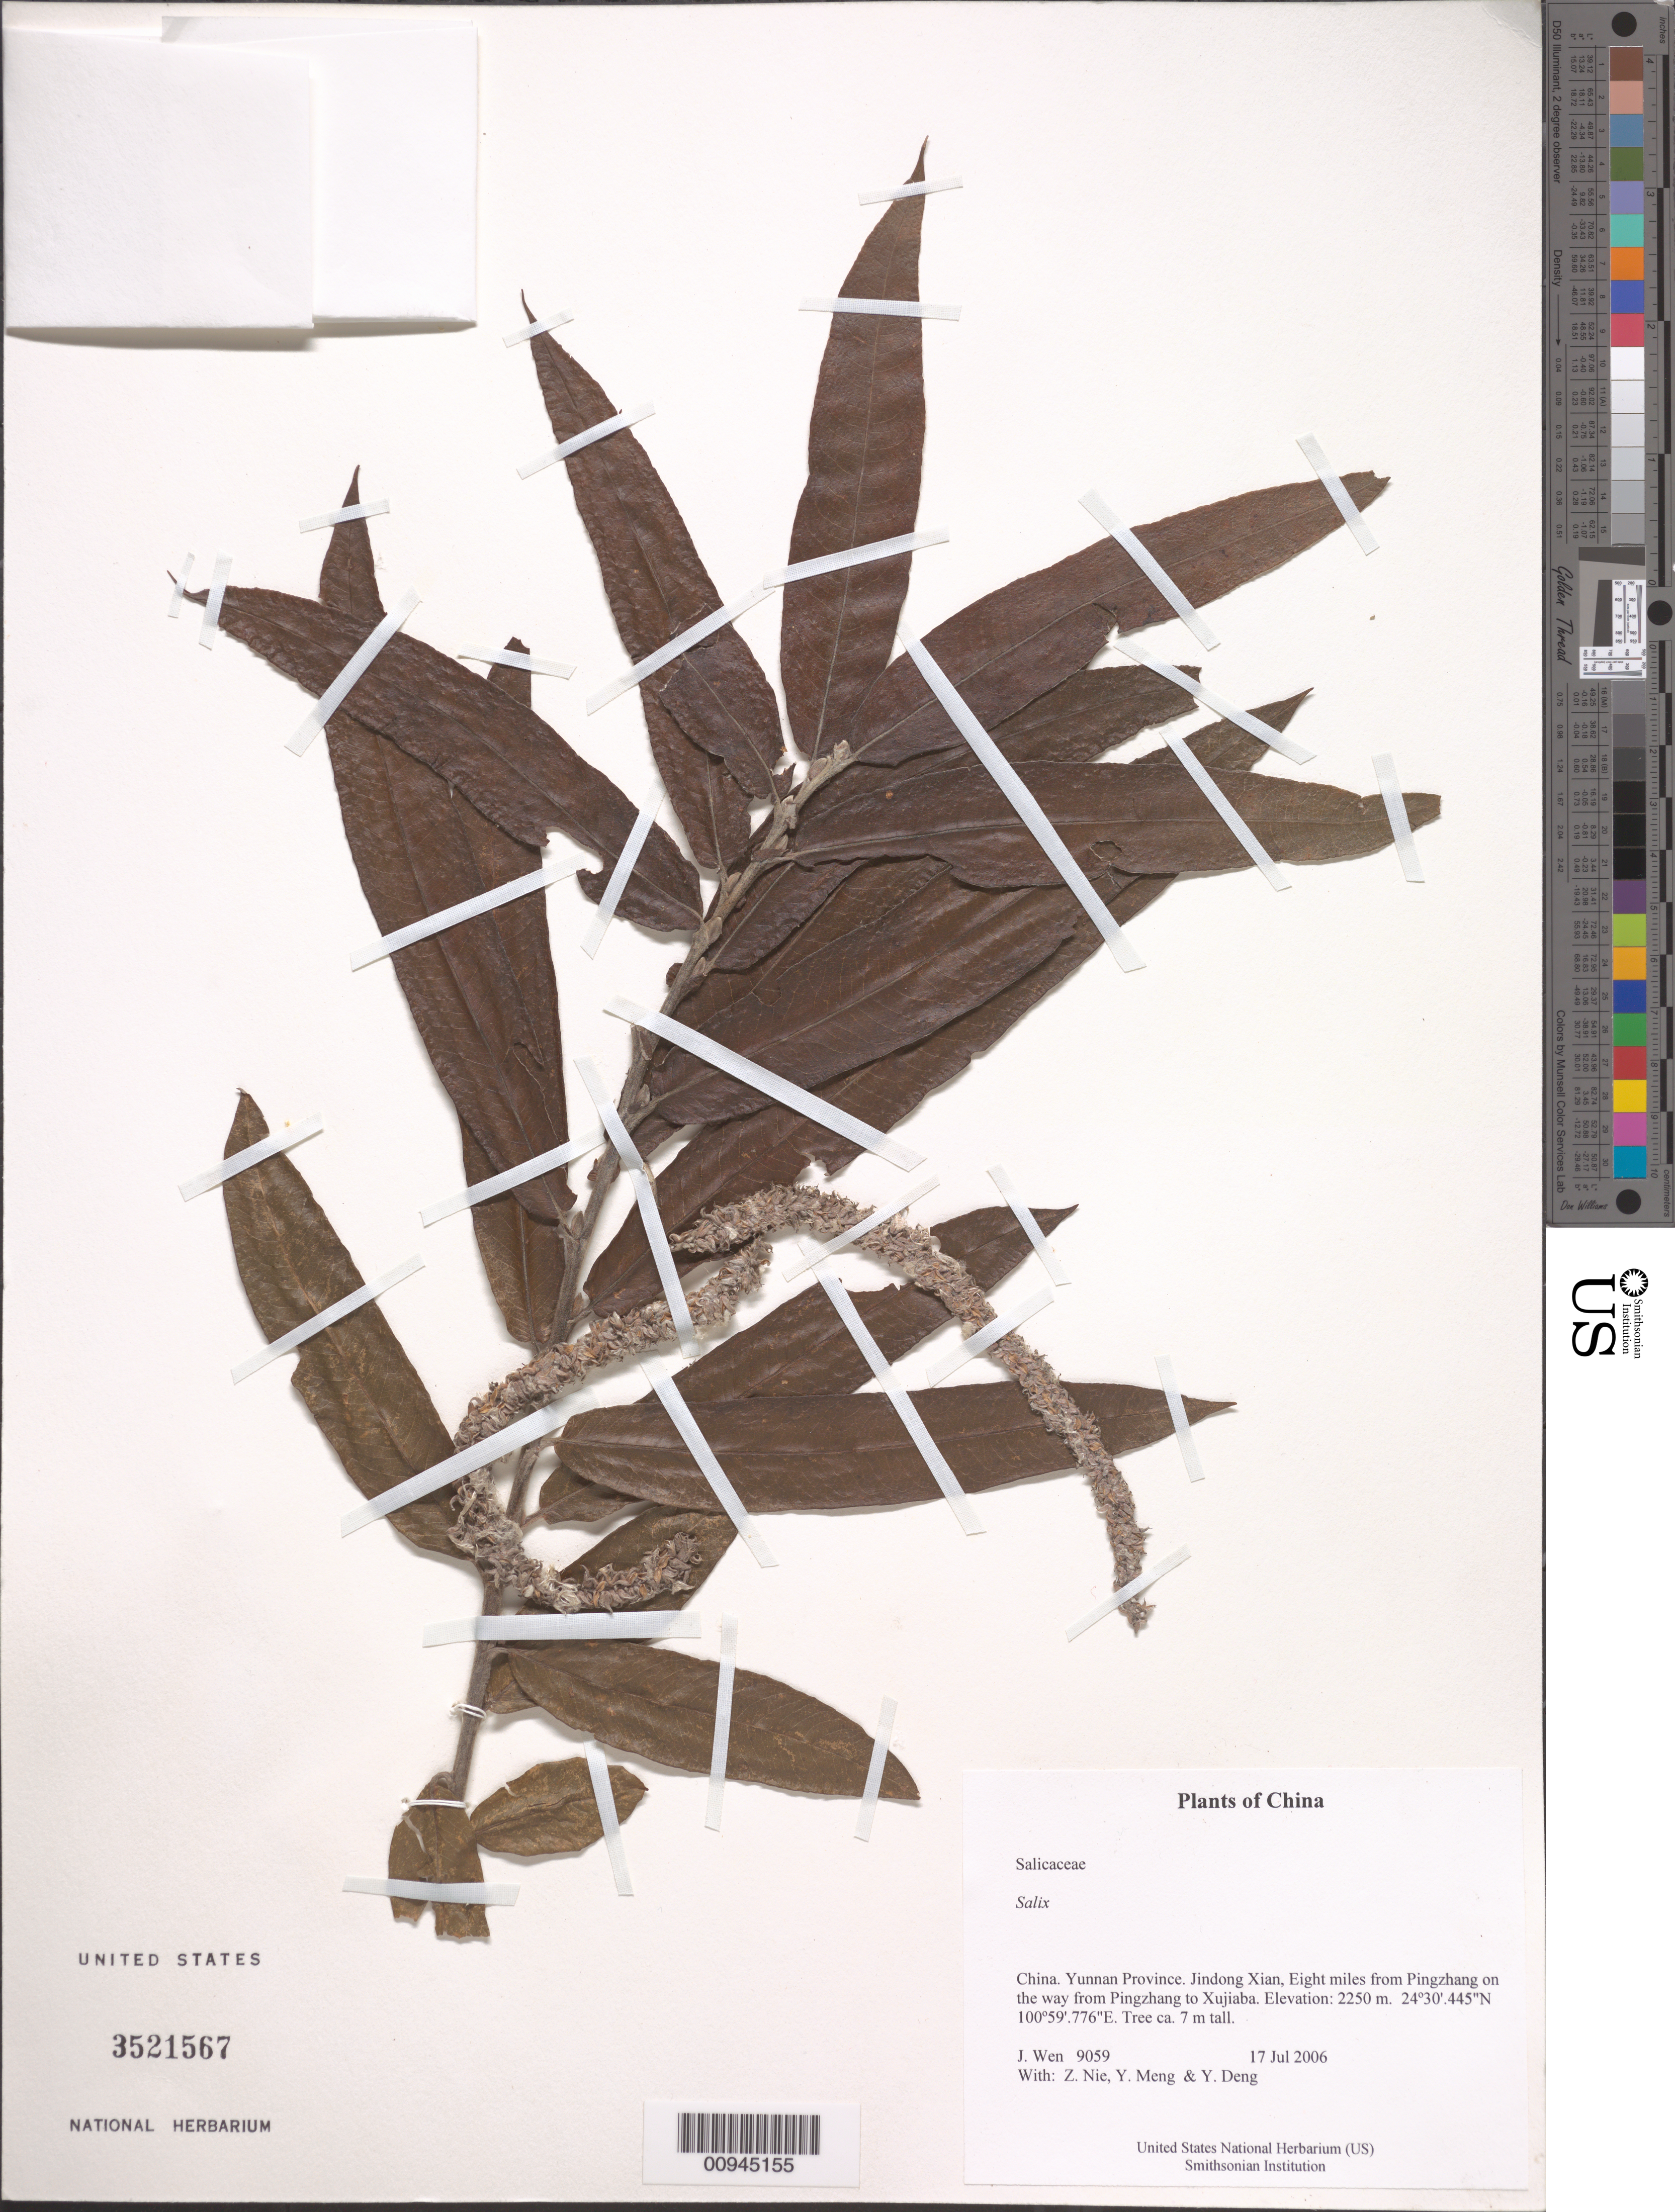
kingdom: Plantae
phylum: Tracheophyta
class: Magnoliopsida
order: Malpighiales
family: Salicaceae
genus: Salix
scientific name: Salix sp.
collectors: J. Wen, Z. Nie, Y. Meng & Y. Deng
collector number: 9059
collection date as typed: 17 Jul 2006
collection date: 2006-07-17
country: China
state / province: Yunnan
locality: Jindong Xian, 8 mi from Pingzhang on the way from Pingzhang to Xujiaba.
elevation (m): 2250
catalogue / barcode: US 3521567